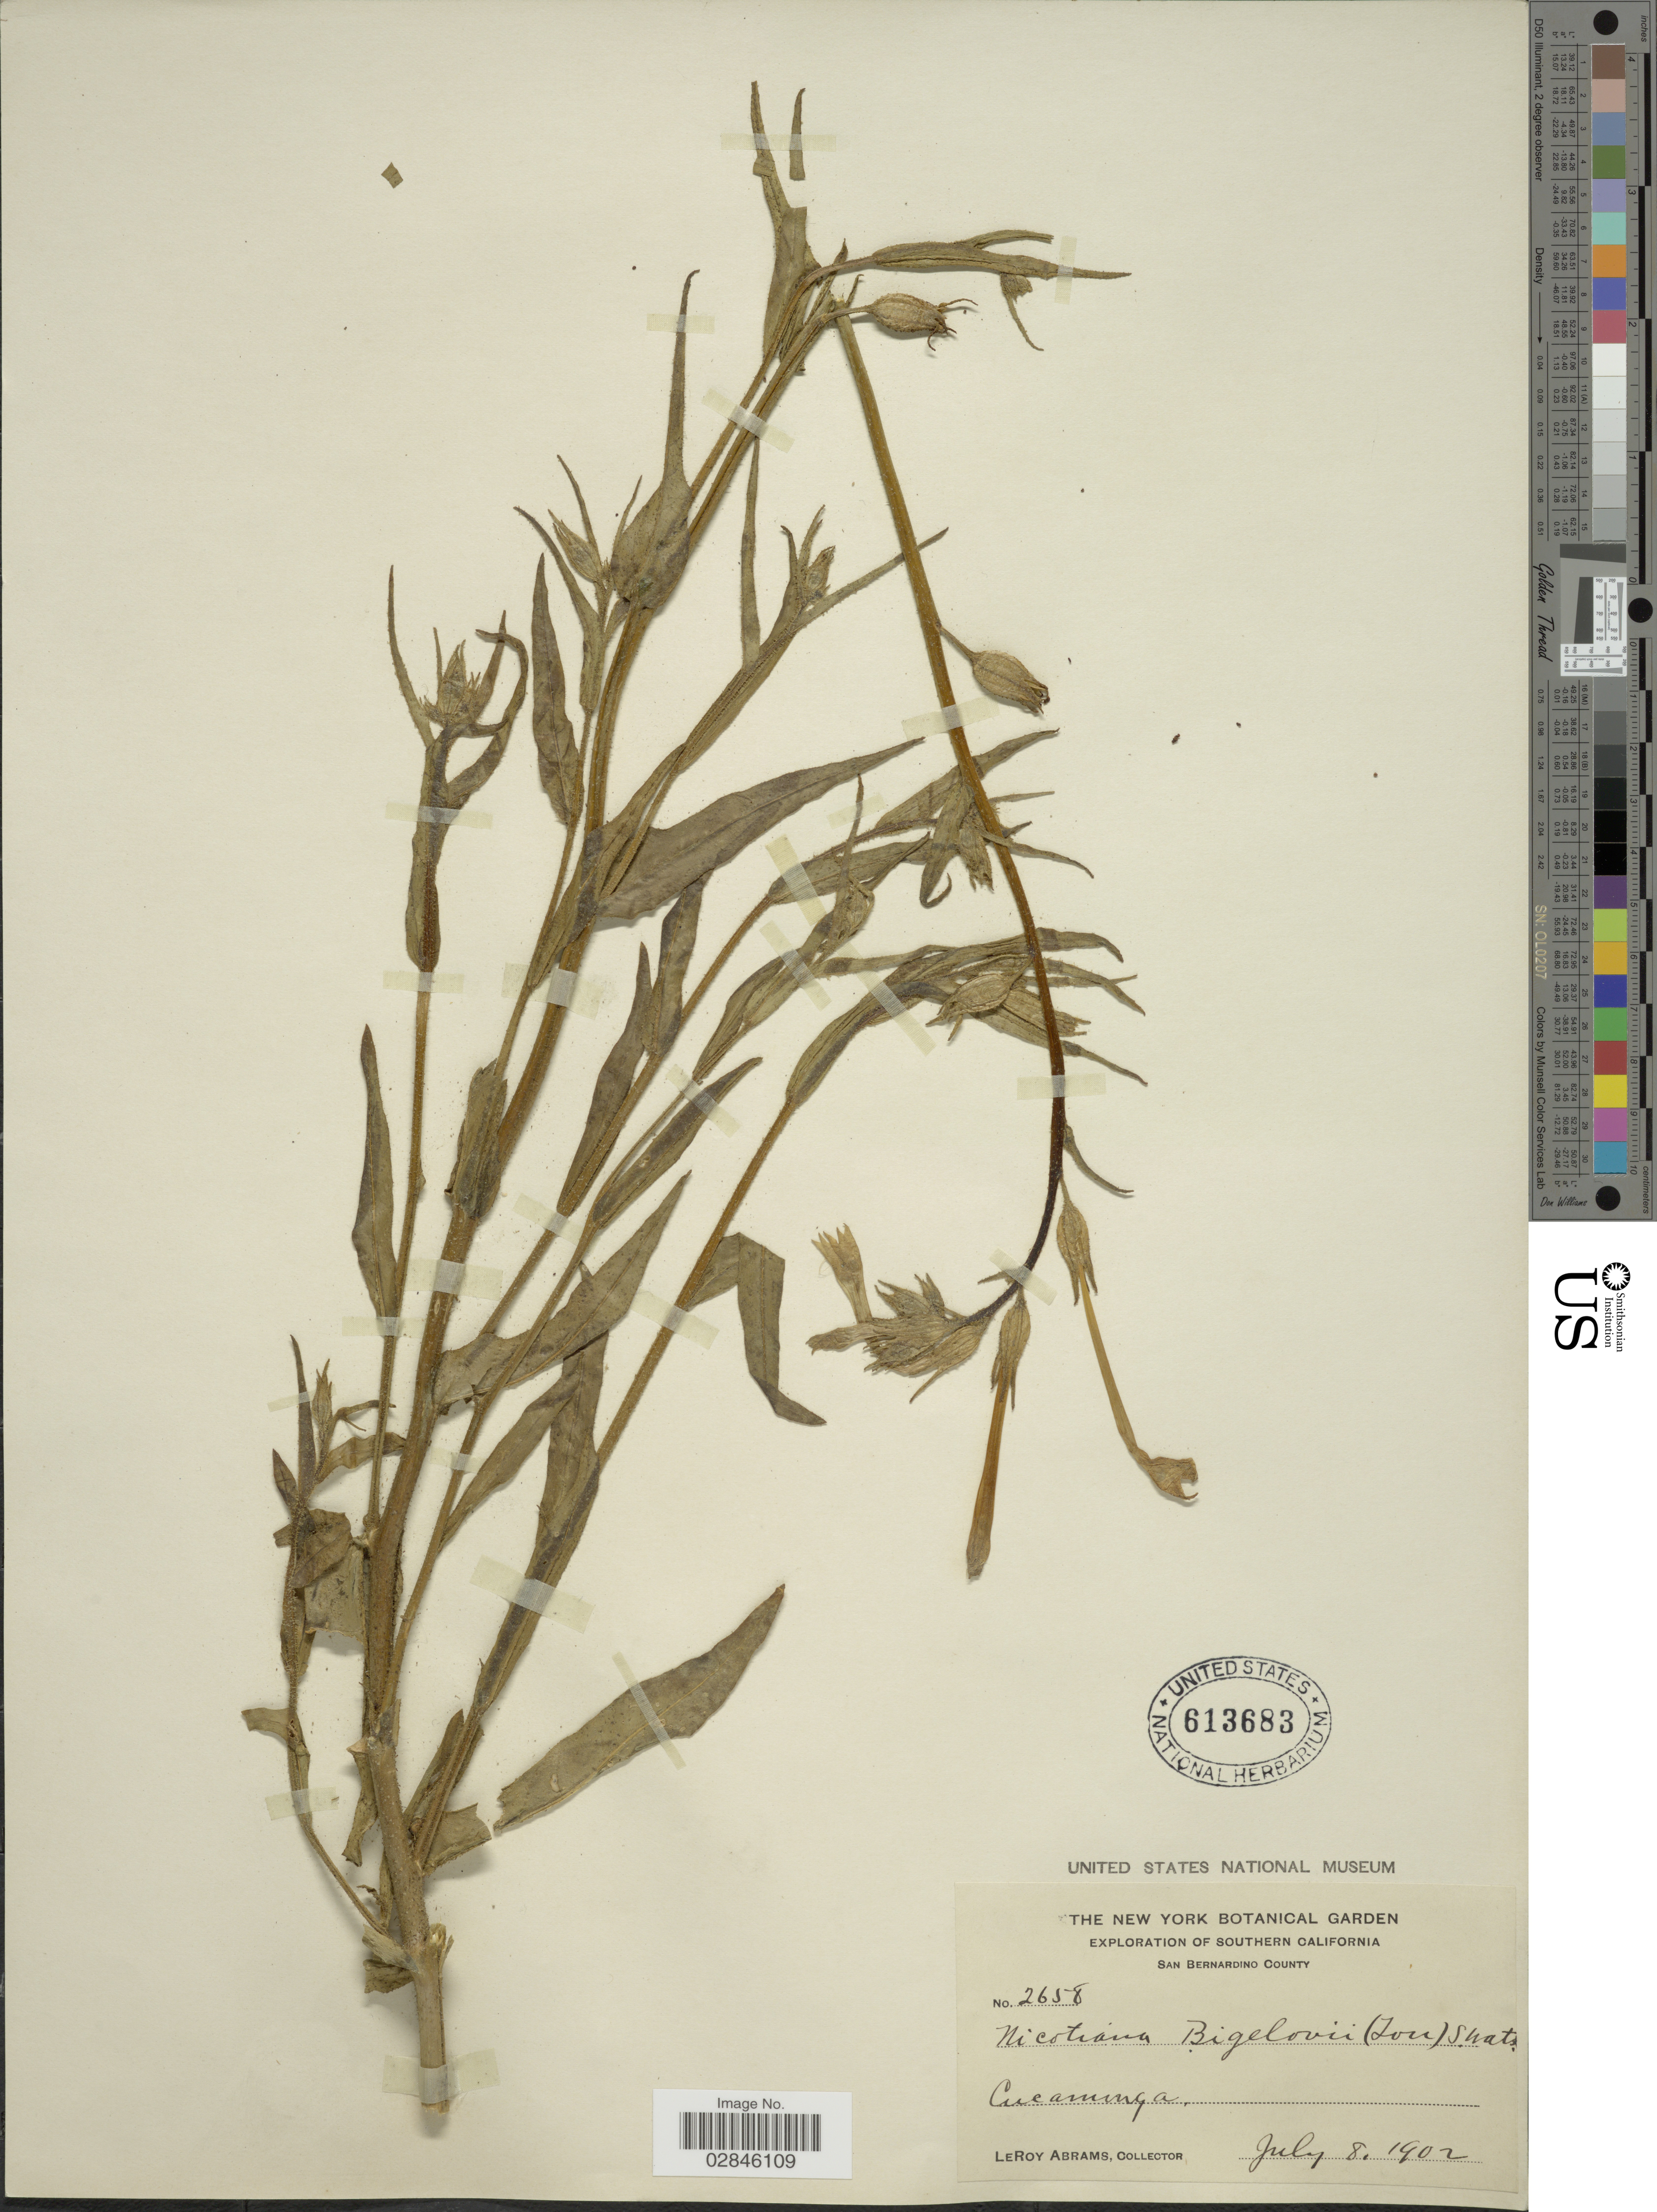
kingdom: Plantae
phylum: Tracheophyta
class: Magnoliopsida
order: Solanales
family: Solanaceae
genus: Nicotiana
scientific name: Nicotiana bigelovii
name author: S. Watson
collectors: L. Abrams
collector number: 2658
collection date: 1902-07-08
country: United States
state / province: California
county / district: San Bernardino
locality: Southern California. San Bernardino County. Cucamonga.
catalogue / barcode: US 613683